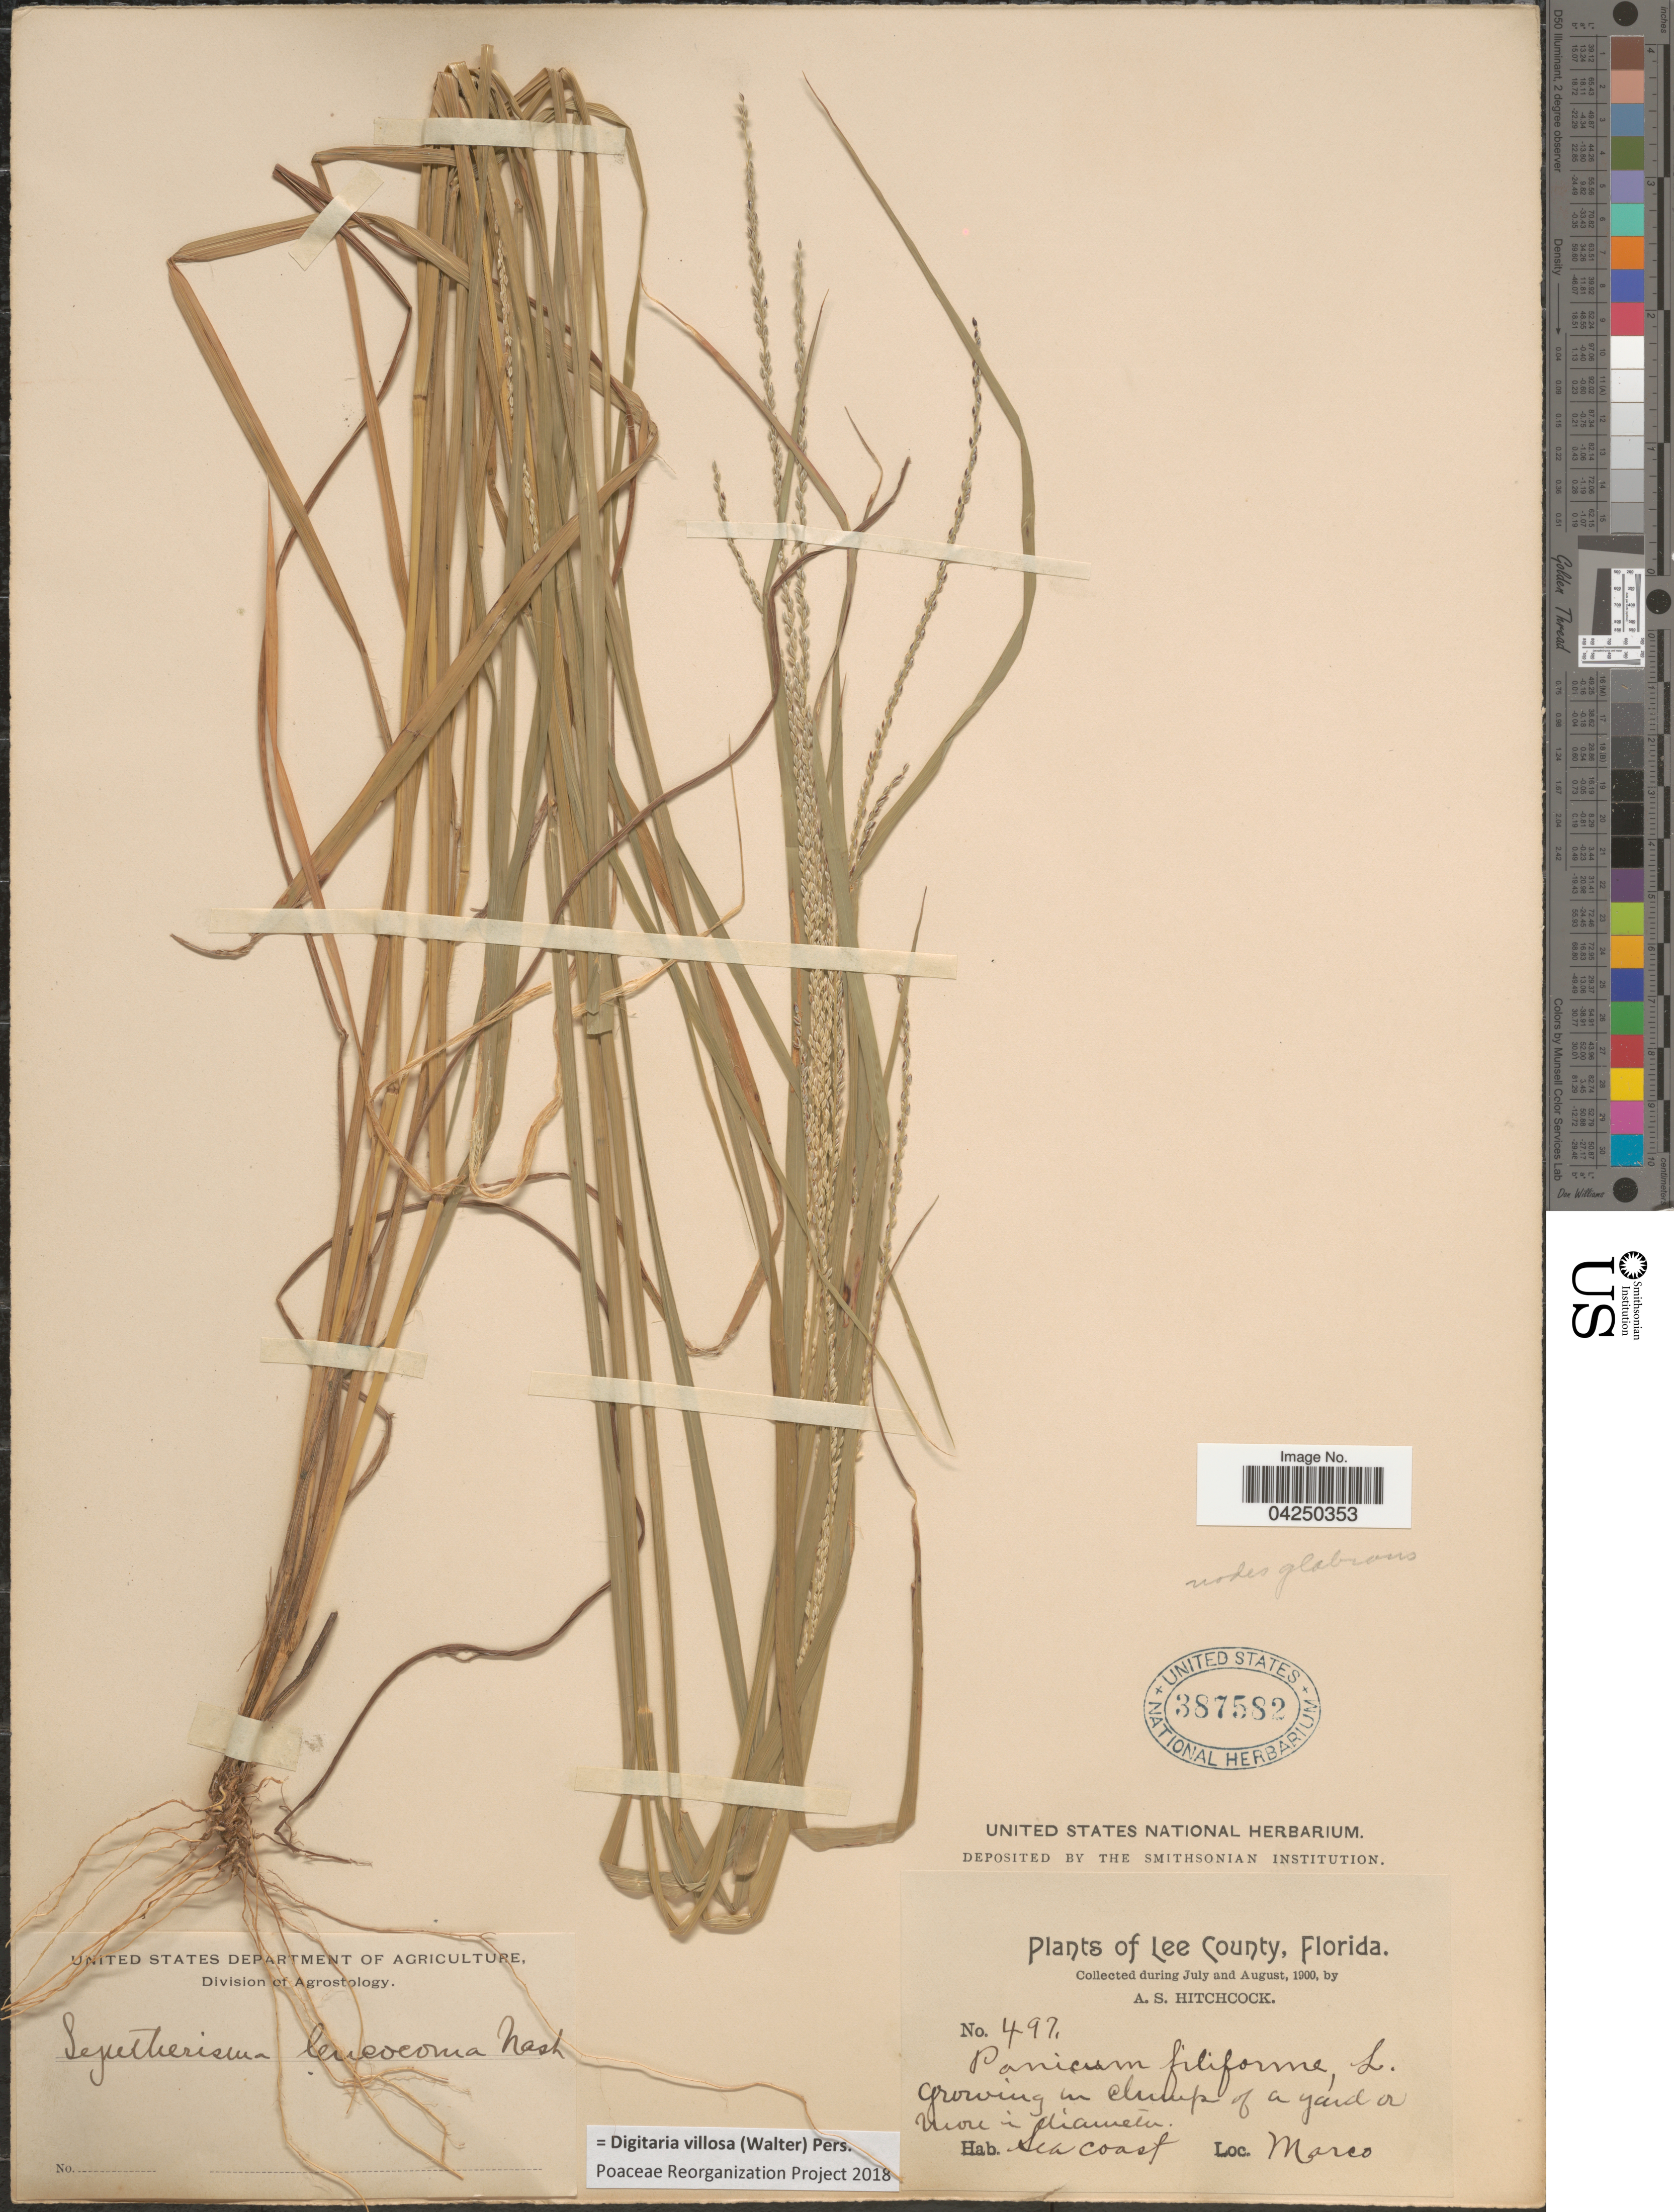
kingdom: Plantae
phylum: Tracheophyta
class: Liliopsida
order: Poales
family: Poaceae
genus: Digitaria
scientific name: Digitaria villosa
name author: (Walter) Pers.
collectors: A. S. Hitchcock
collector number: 497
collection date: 1900-07/1900-08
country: United States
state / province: Florida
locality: Lee County. In clumps of a yard. Sea coast. Marco.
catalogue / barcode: US 387582